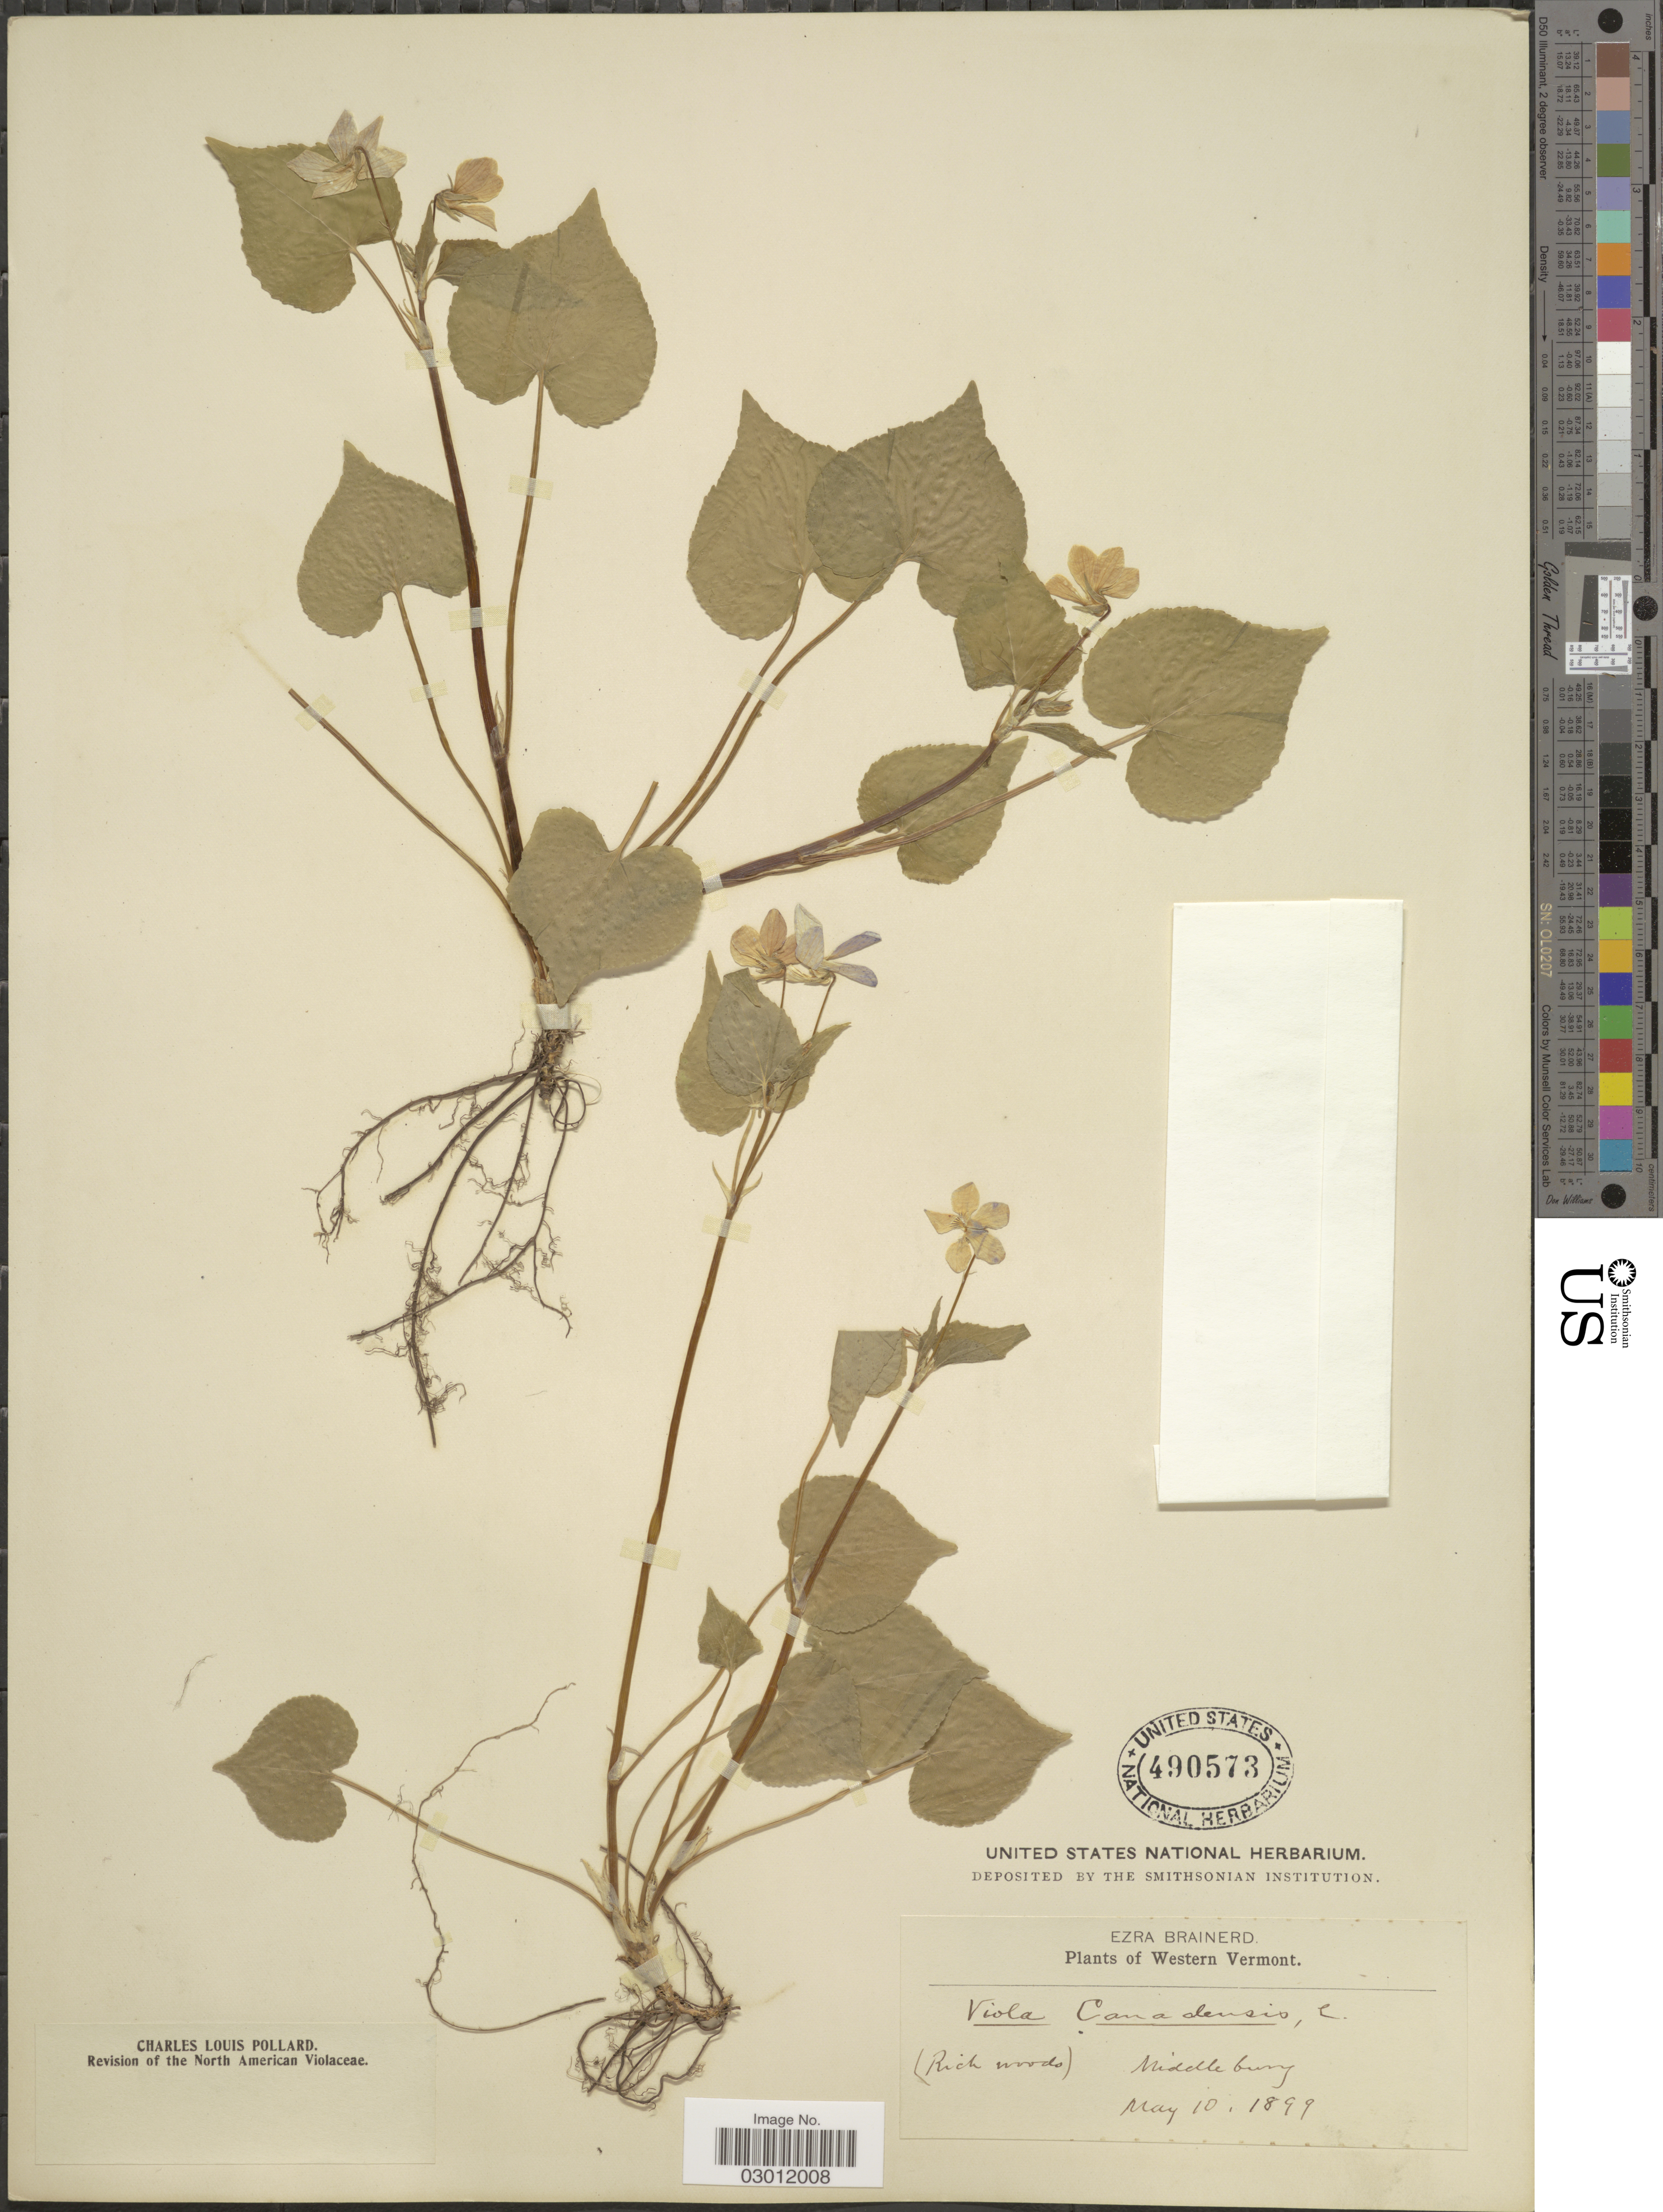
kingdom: Plantae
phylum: Tracheophyta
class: Magnoliopsida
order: Malpighiales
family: Violaceae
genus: Viola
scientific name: Viola canadensis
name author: L.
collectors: E. Brainerd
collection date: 1899-05-10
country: United States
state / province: Vermont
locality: Western Vermont. Middleburg.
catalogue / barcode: US 490573